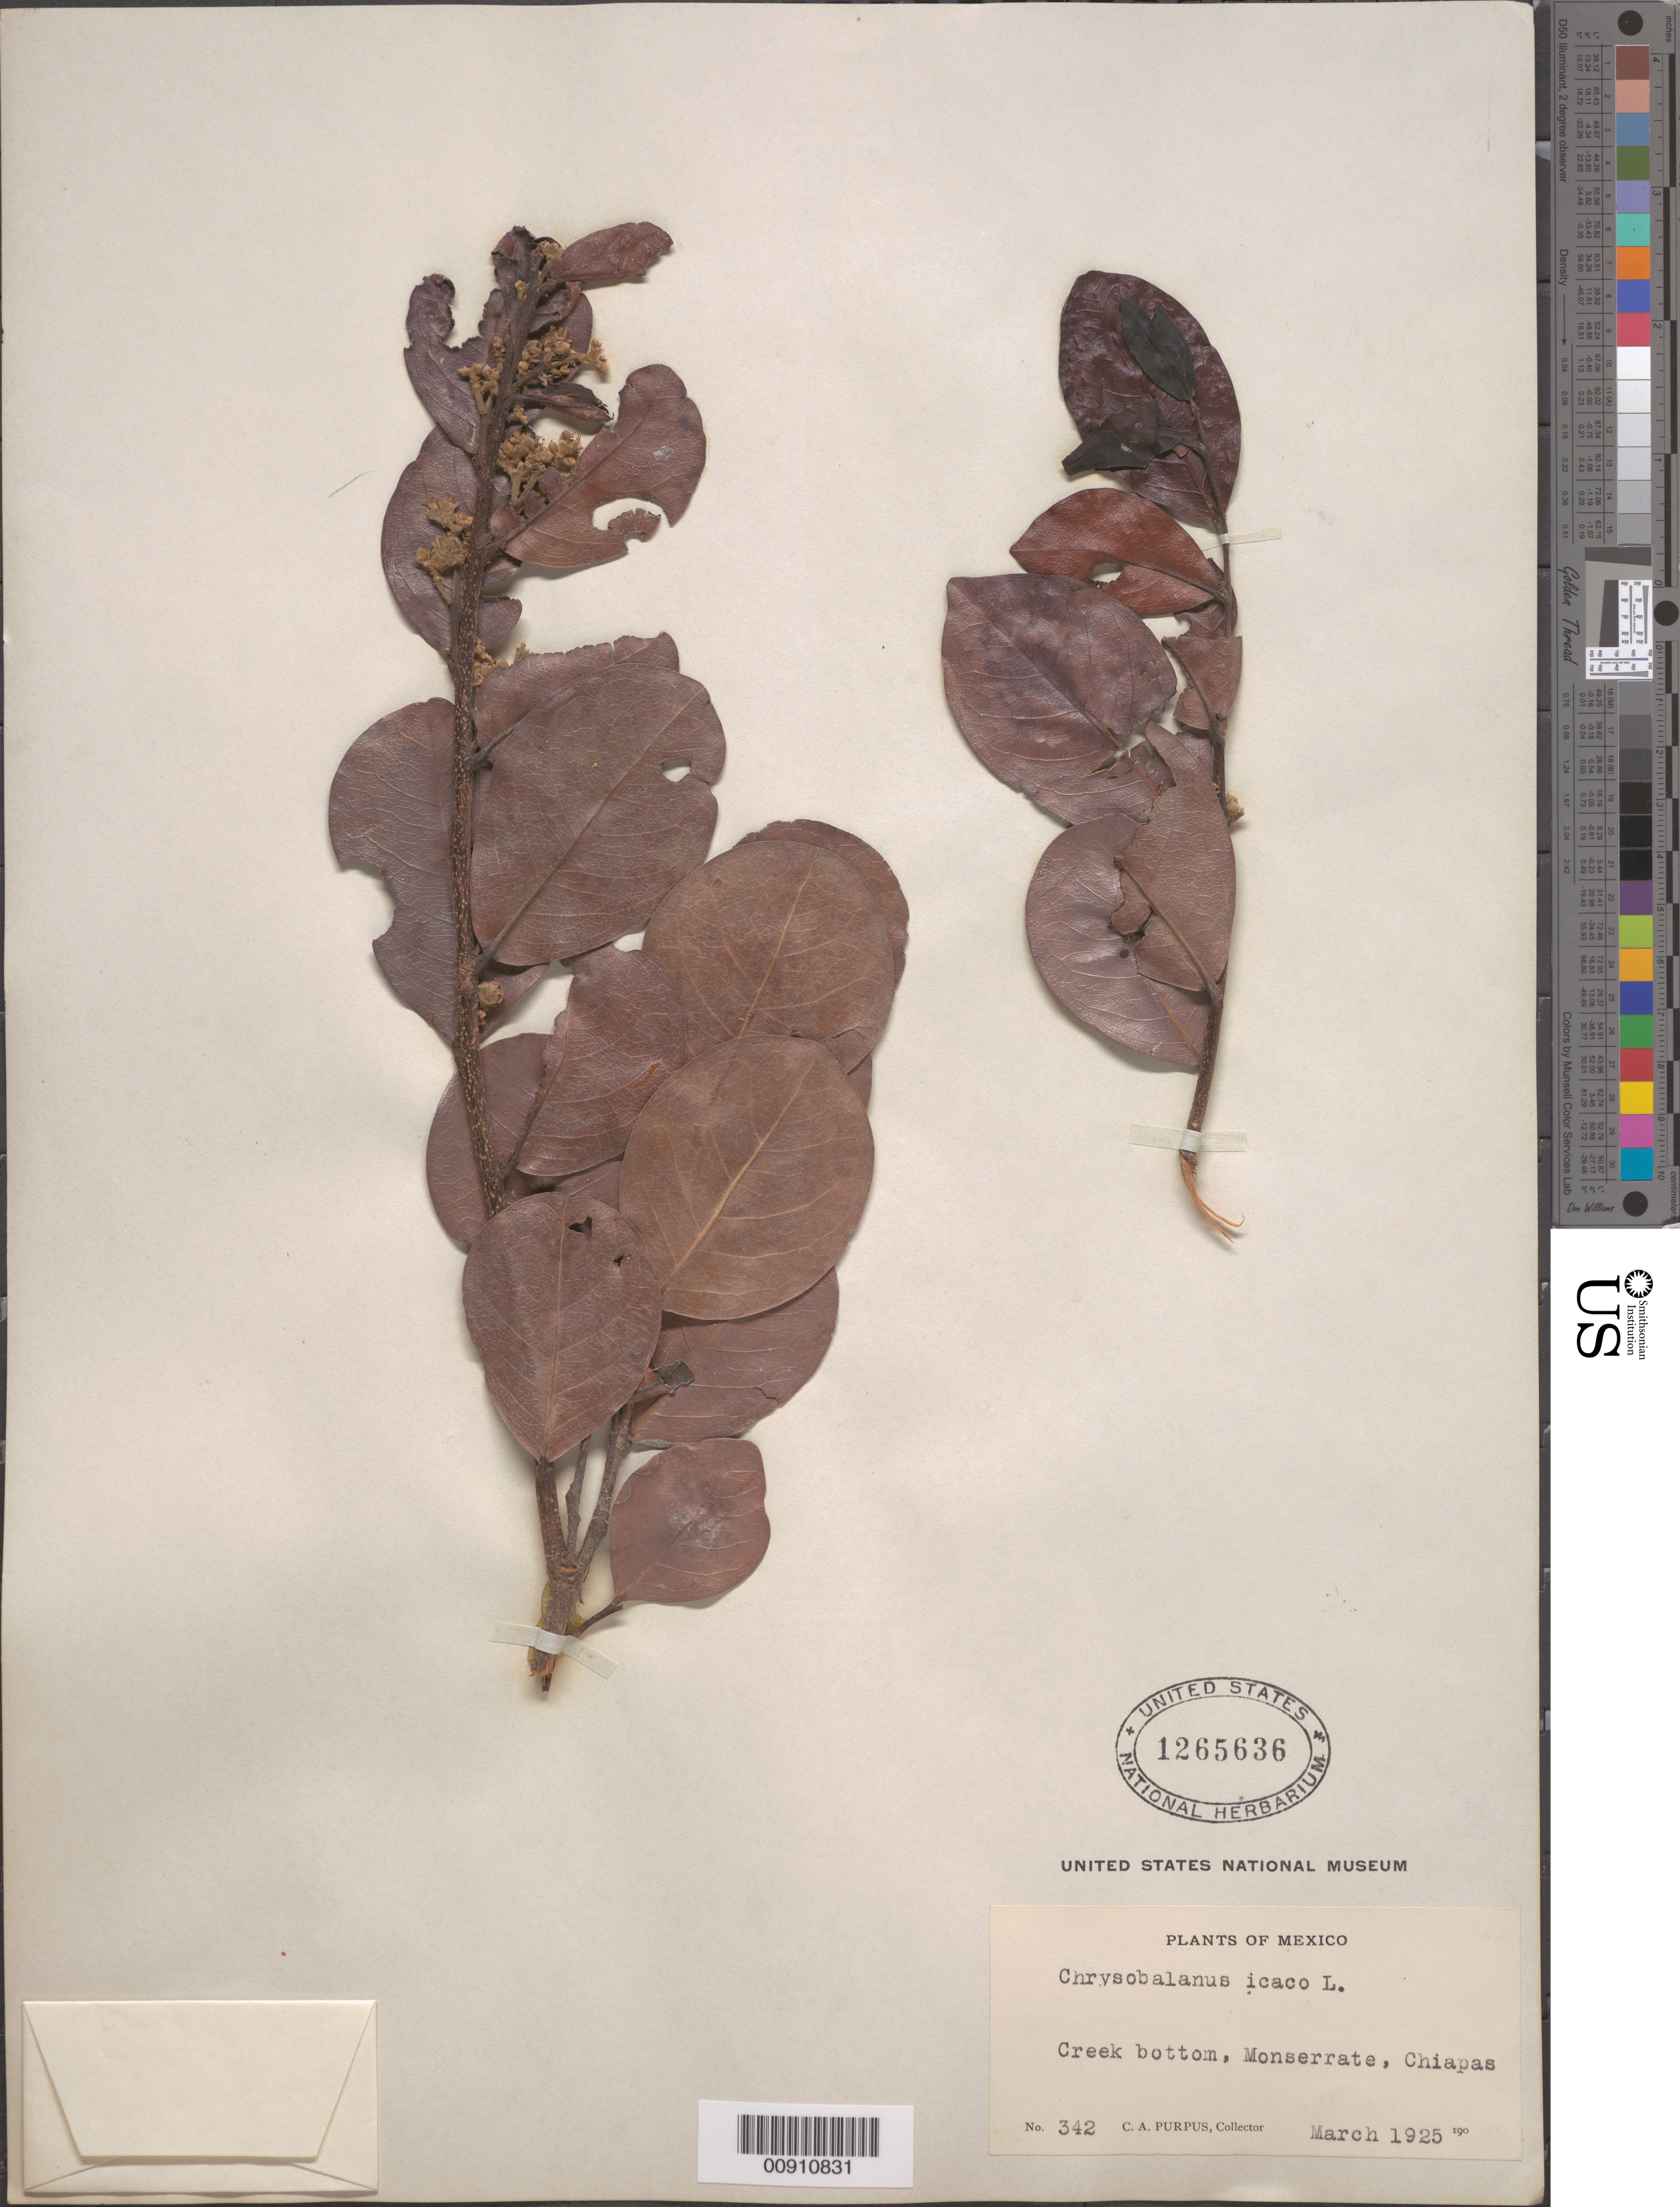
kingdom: Plantae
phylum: Tracheophyta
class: Magnoliopsida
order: Malpighiales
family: Chrysobalanaceae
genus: Chrysobalanus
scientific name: Chrysobalanus icaco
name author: L.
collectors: C. A. Purpus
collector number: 342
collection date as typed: Mar 1925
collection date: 1925-03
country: Mexico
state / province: Chiapas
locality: Monserrate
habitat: Creek bottom.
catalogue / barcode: US 1265636